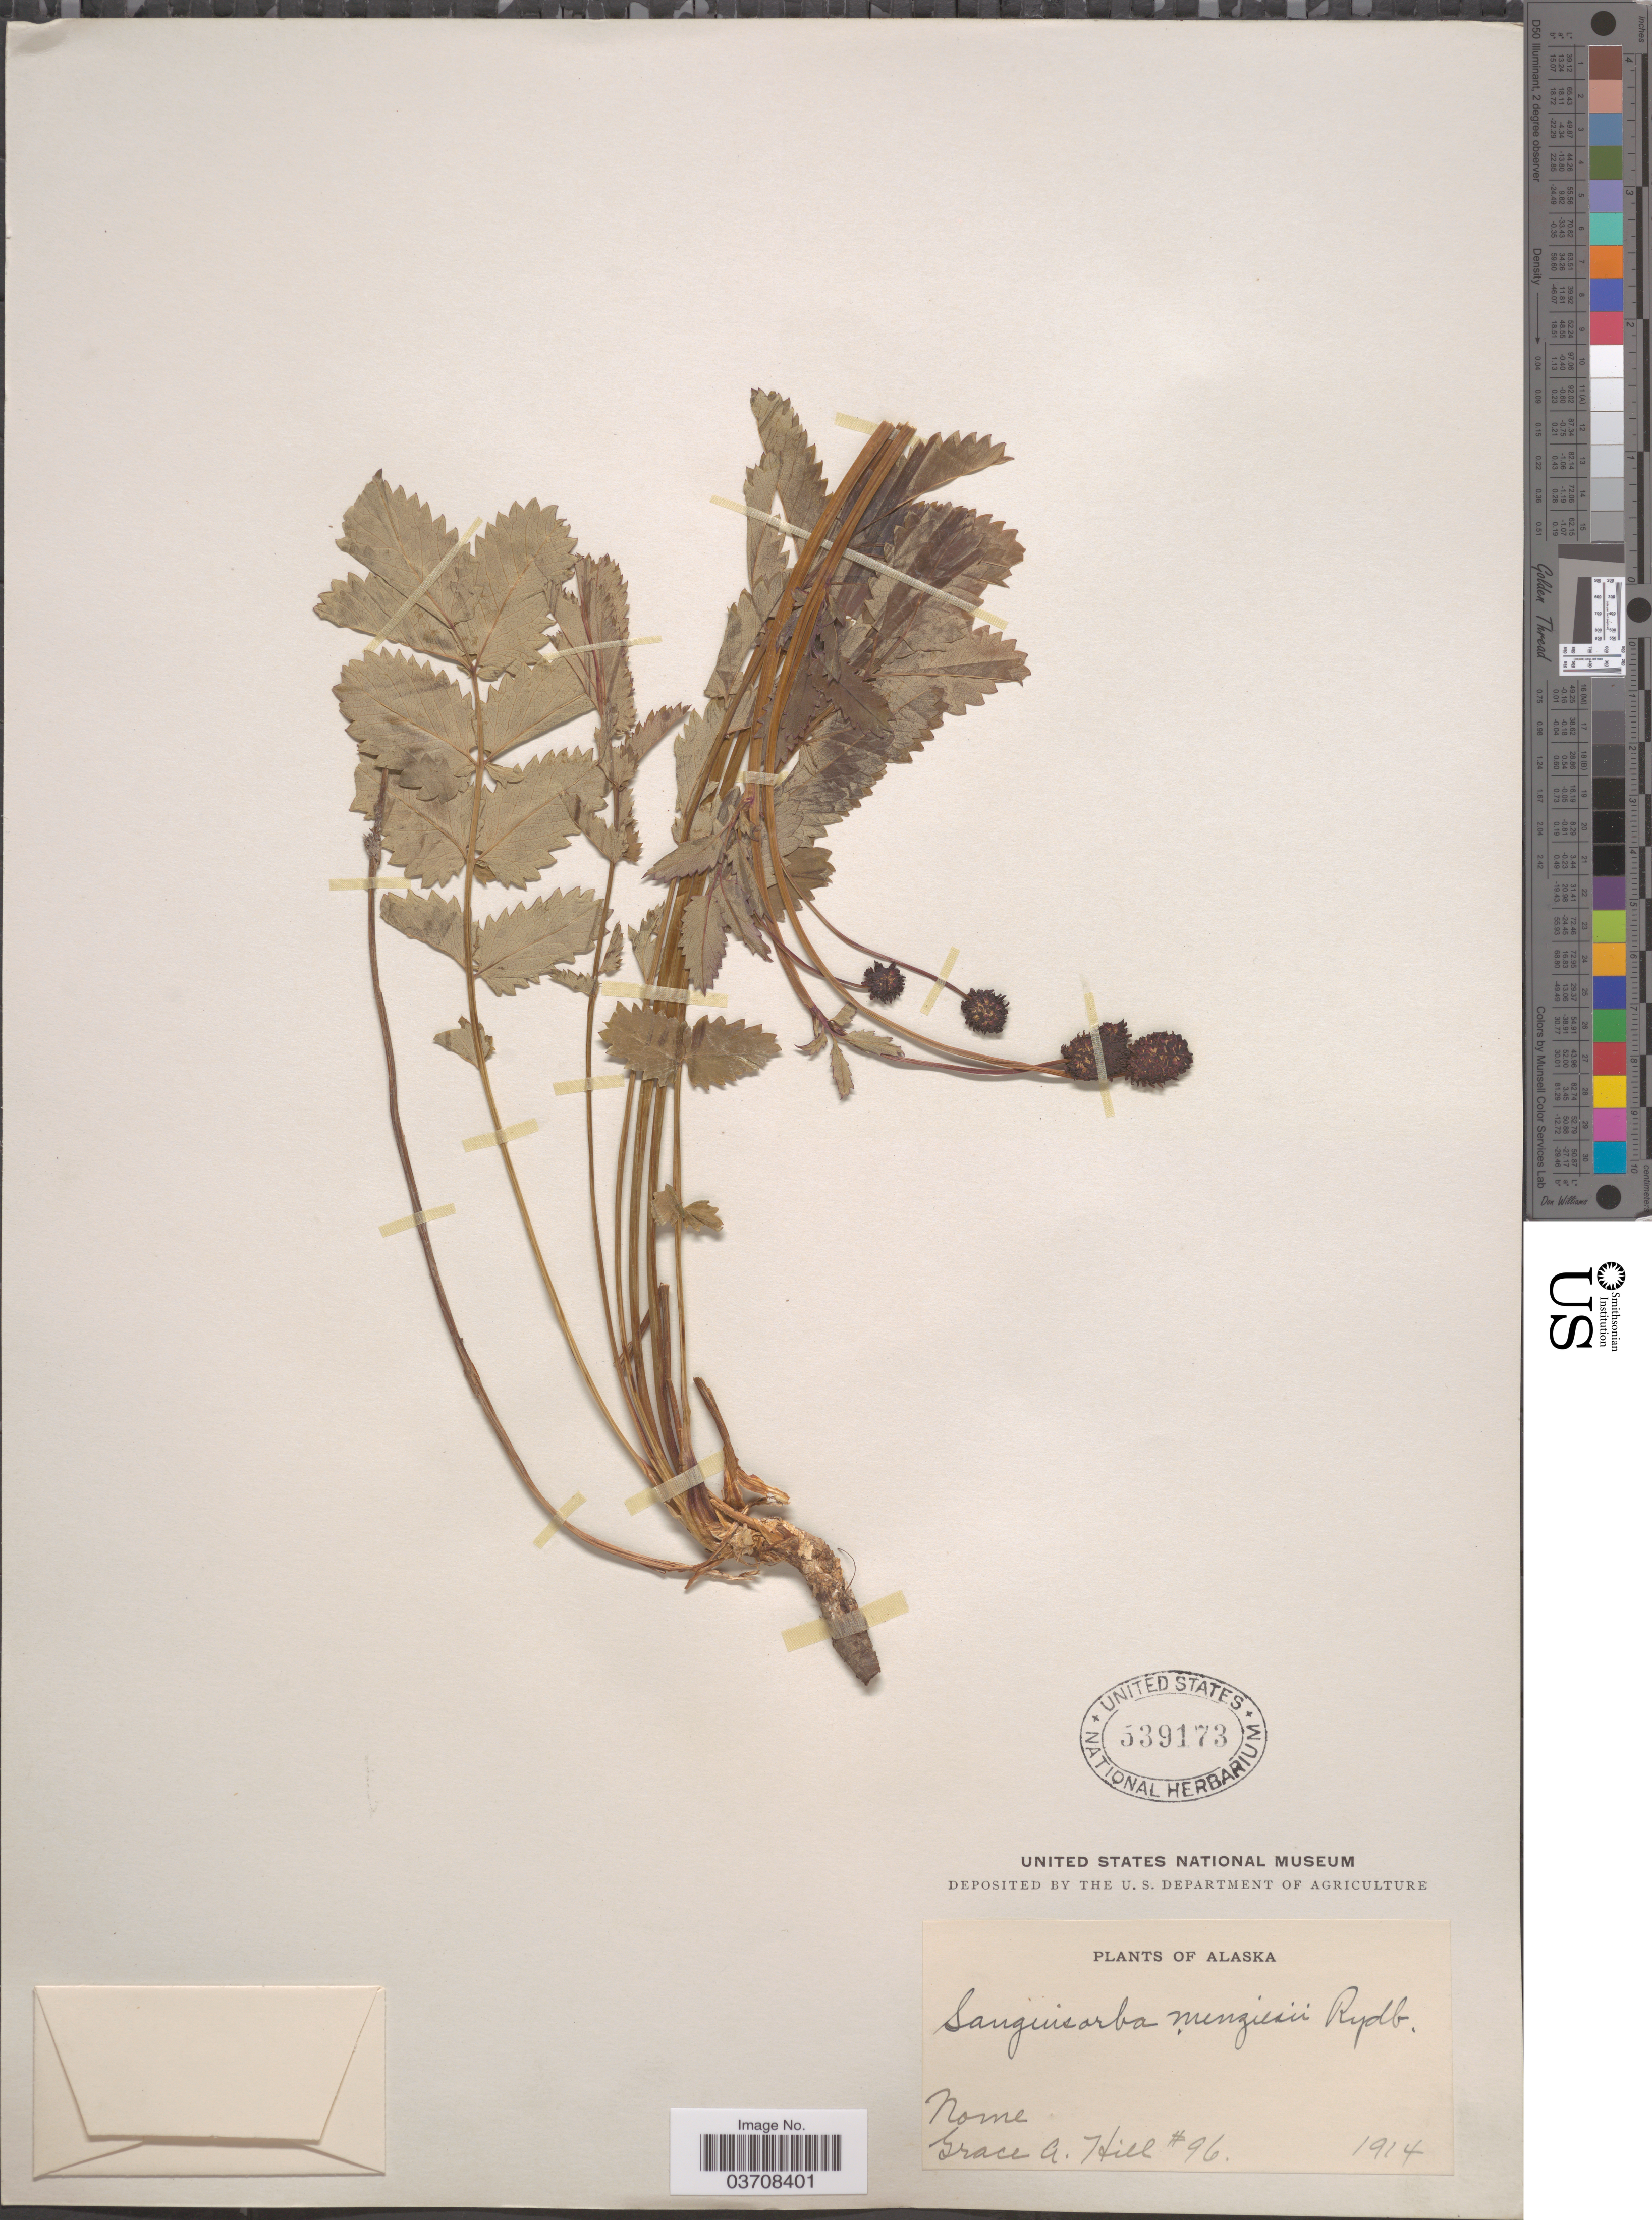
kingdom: Plantae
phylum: Tracheophyta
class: Magnoliopsida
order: Rosales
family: Rosaceae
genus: Sanguisorba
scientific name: Sanguisorba officinalis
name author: L.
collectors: G. A. Hill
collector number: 96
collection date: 1914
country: United States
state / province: Alaska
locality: Nome.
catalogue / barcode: US 539173